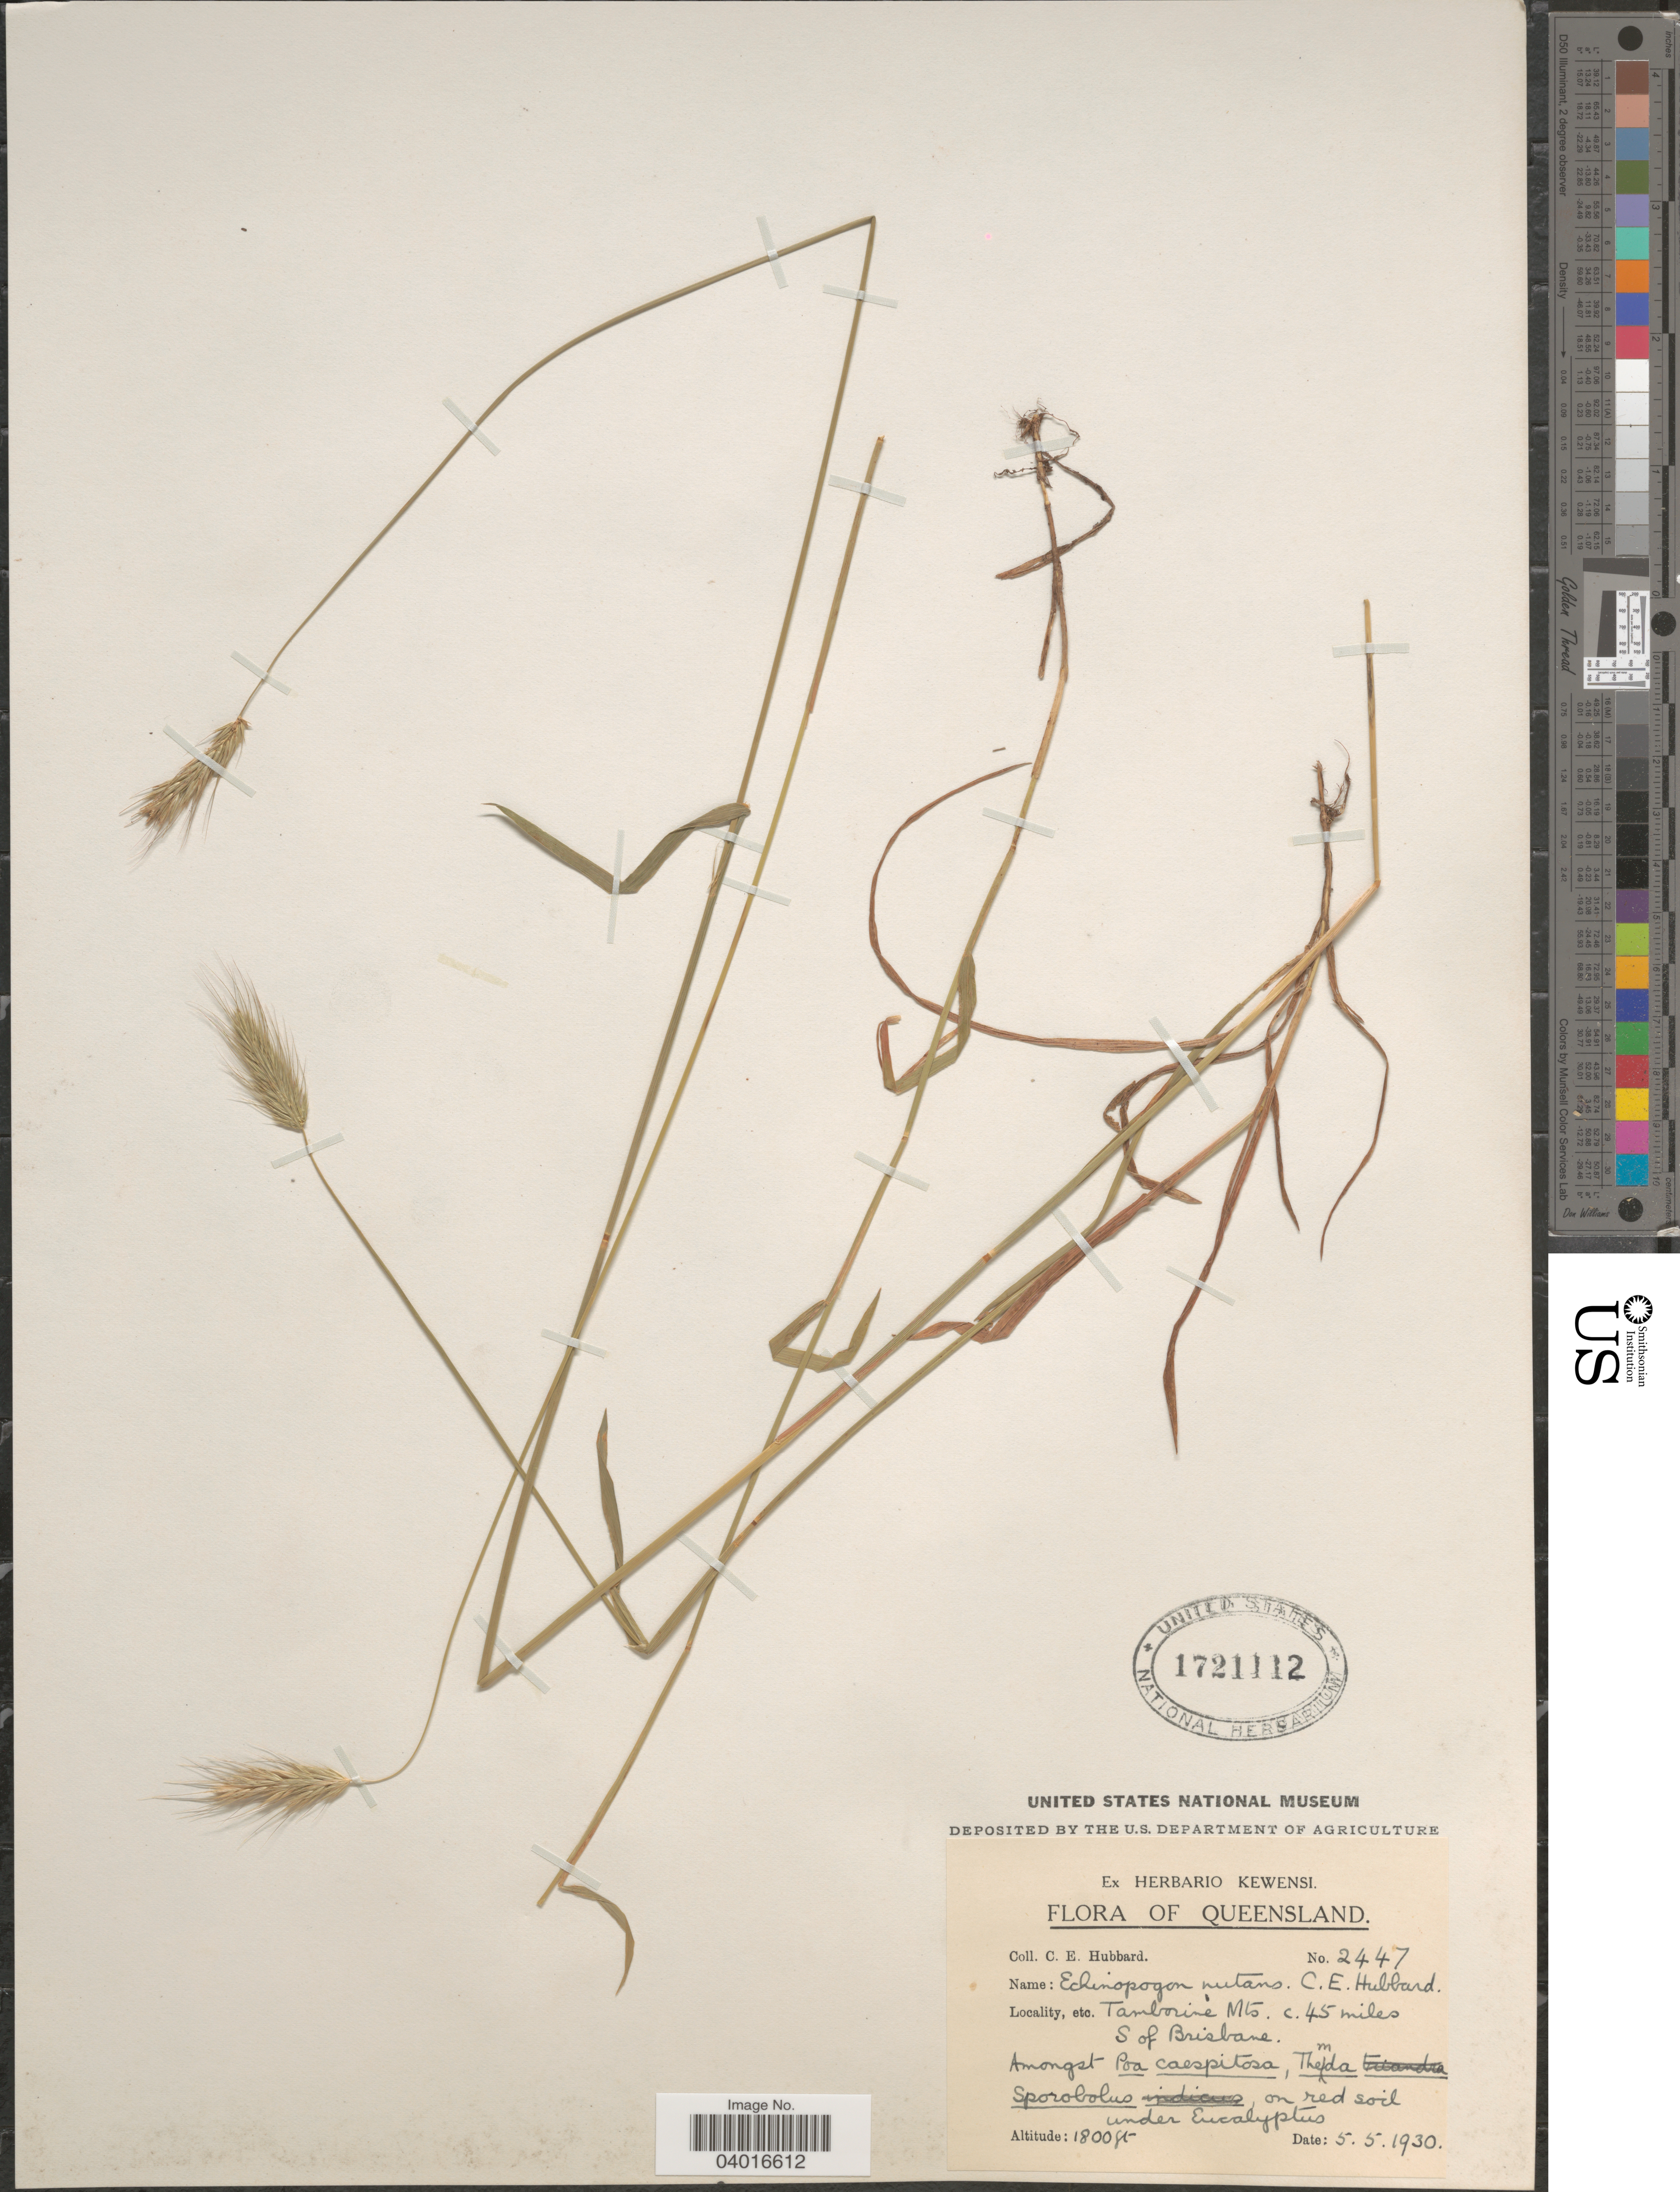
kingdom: Plantae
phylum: Tracheophyta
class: Liliopsida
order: Poales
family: Poaceae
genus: Echinopogon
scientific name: Echinopogon nutans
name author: C.E. Hubb.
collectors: C. E. Hubbard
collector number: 2447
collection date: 1930-05-05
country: Australia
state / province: Queensland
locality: Tamborine Mts. c. 45 miles S of Brisbane.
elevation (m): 549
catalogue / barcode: US 1721112